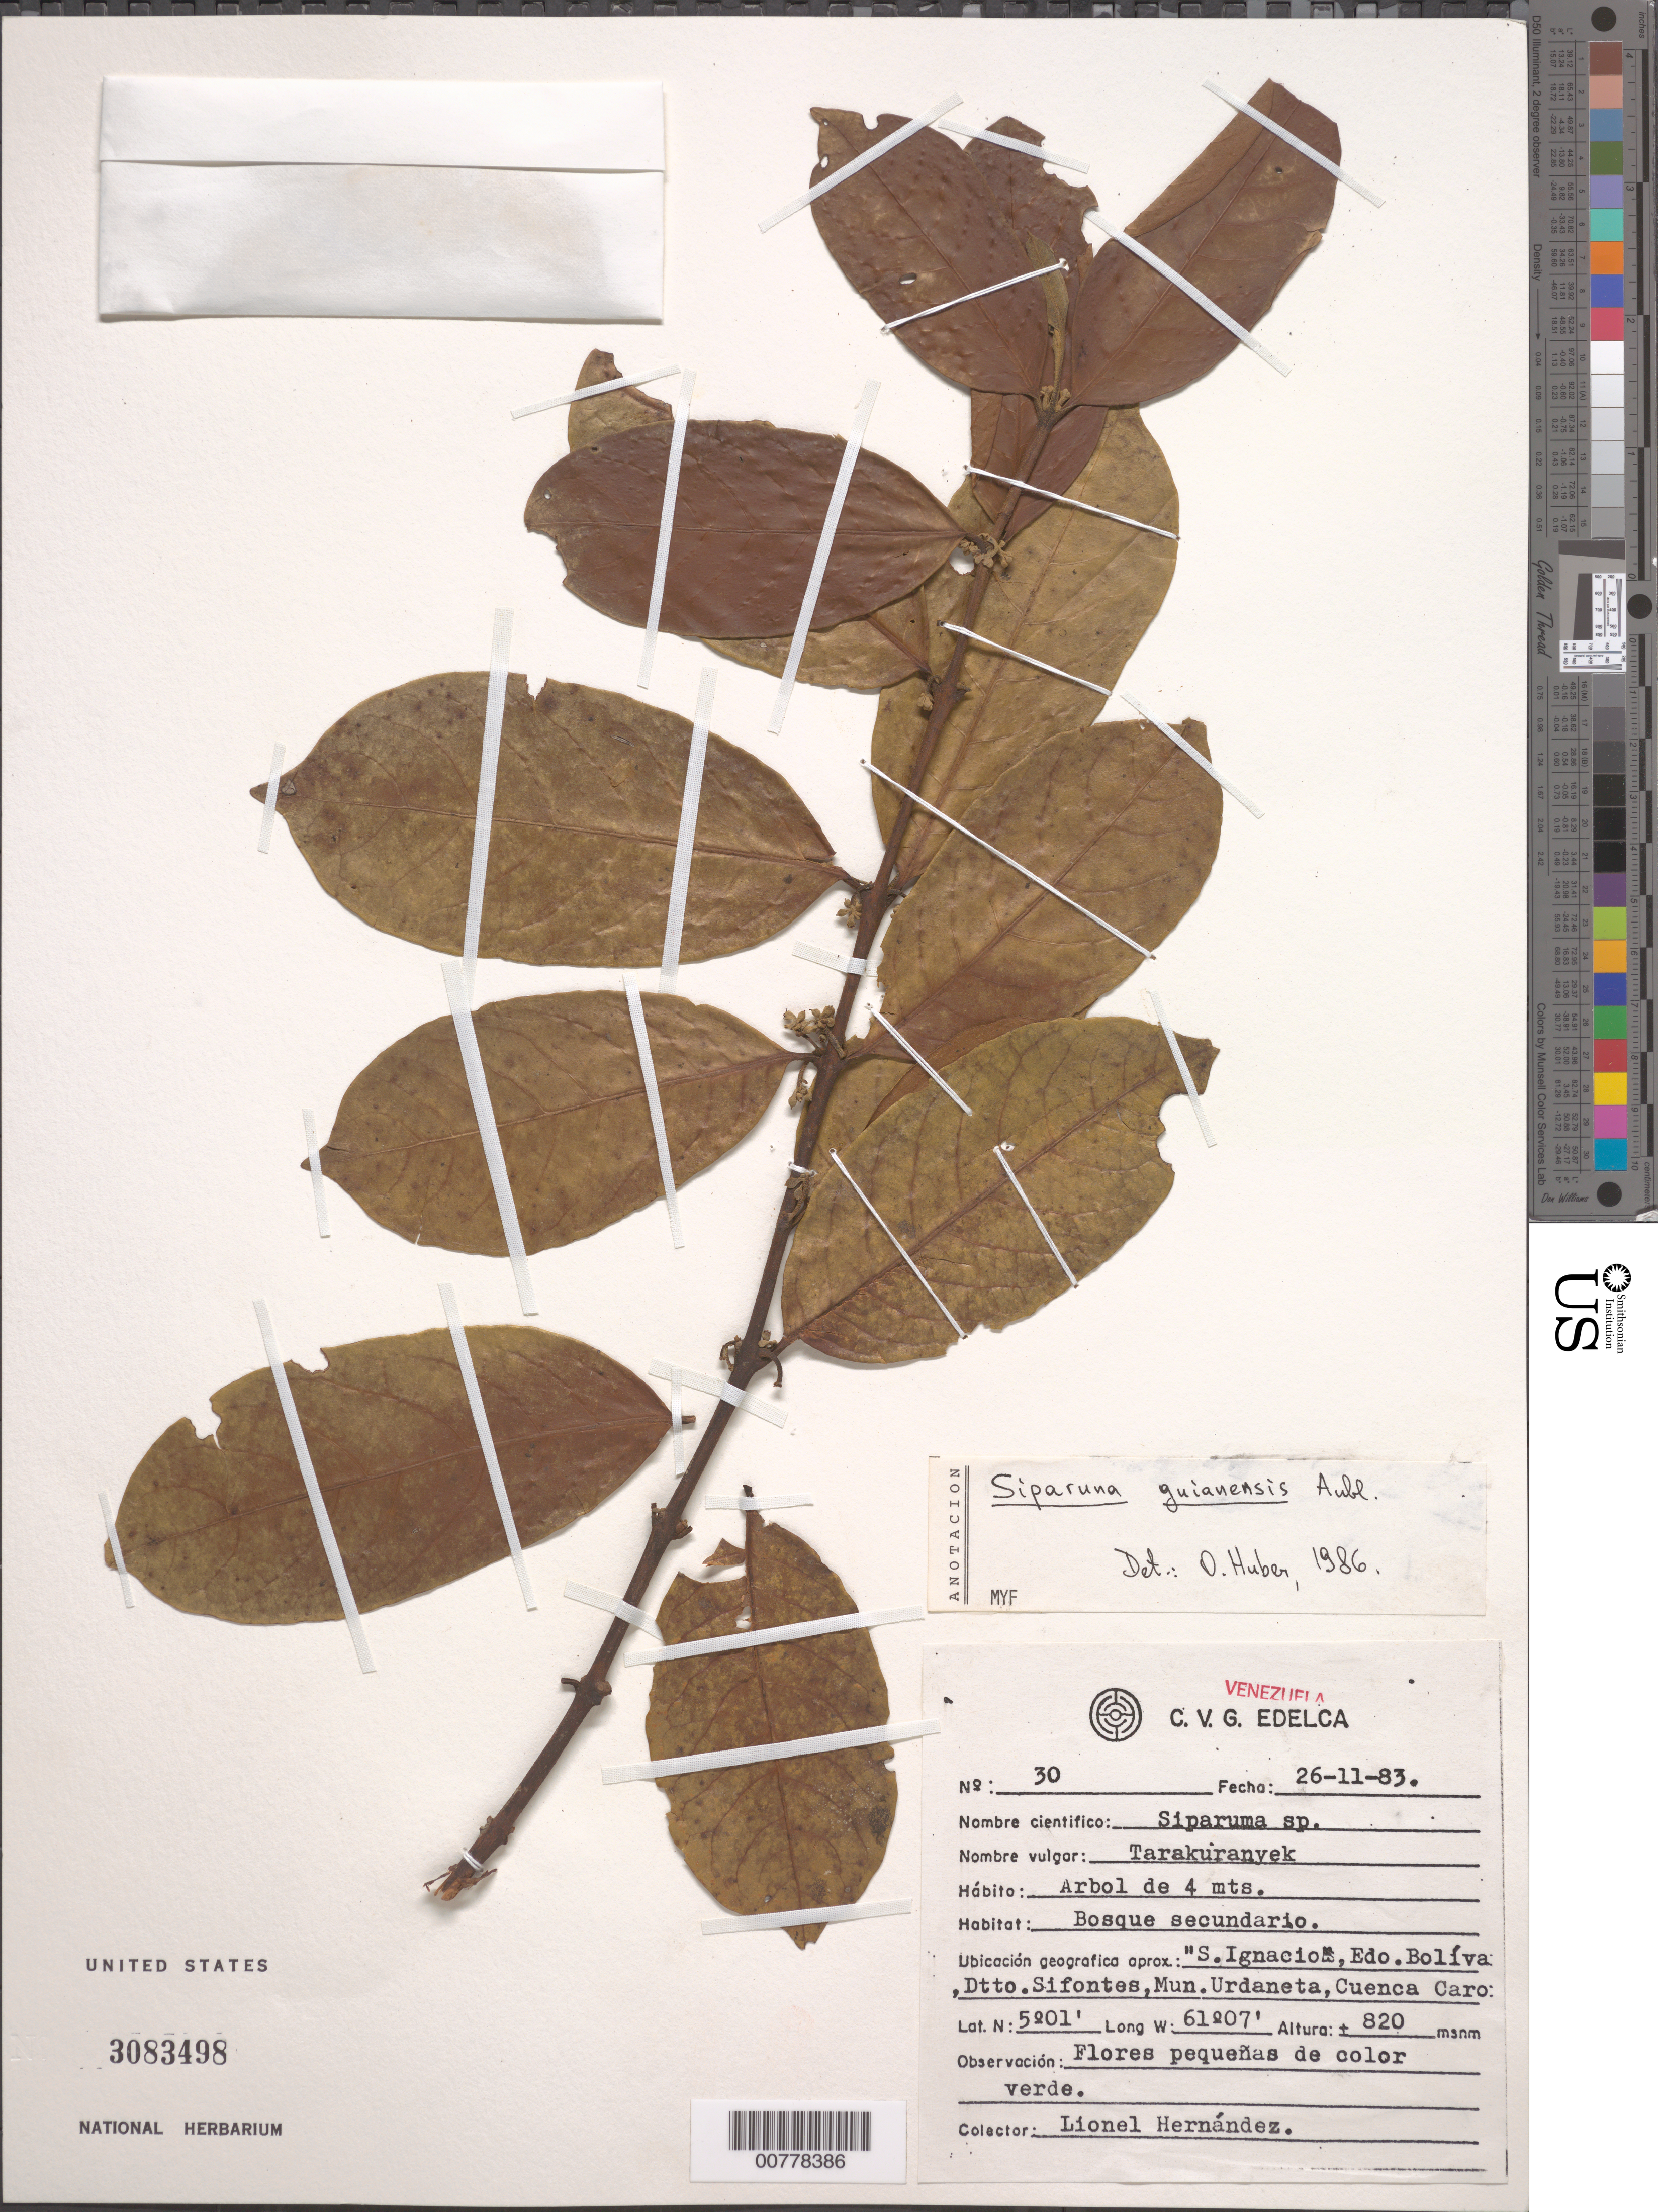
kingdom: Plantae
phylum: Tracheophyta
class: Magnoliopsida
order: Laurales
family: Siparunaceae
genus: Siparuna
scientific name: Siparuna guianensis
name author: Aubl.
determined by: Huber, Otto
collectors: L. Hernández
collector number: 30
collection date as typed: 26-Nov-83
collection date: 1983-11-26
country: Venezuela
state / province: Bolívar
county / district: Sifontes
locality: Mun. Urdaneta, Cuenca Caroní, "S, Ignacio"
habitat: Bosque secundario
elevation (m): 820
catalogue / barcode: US 3083498